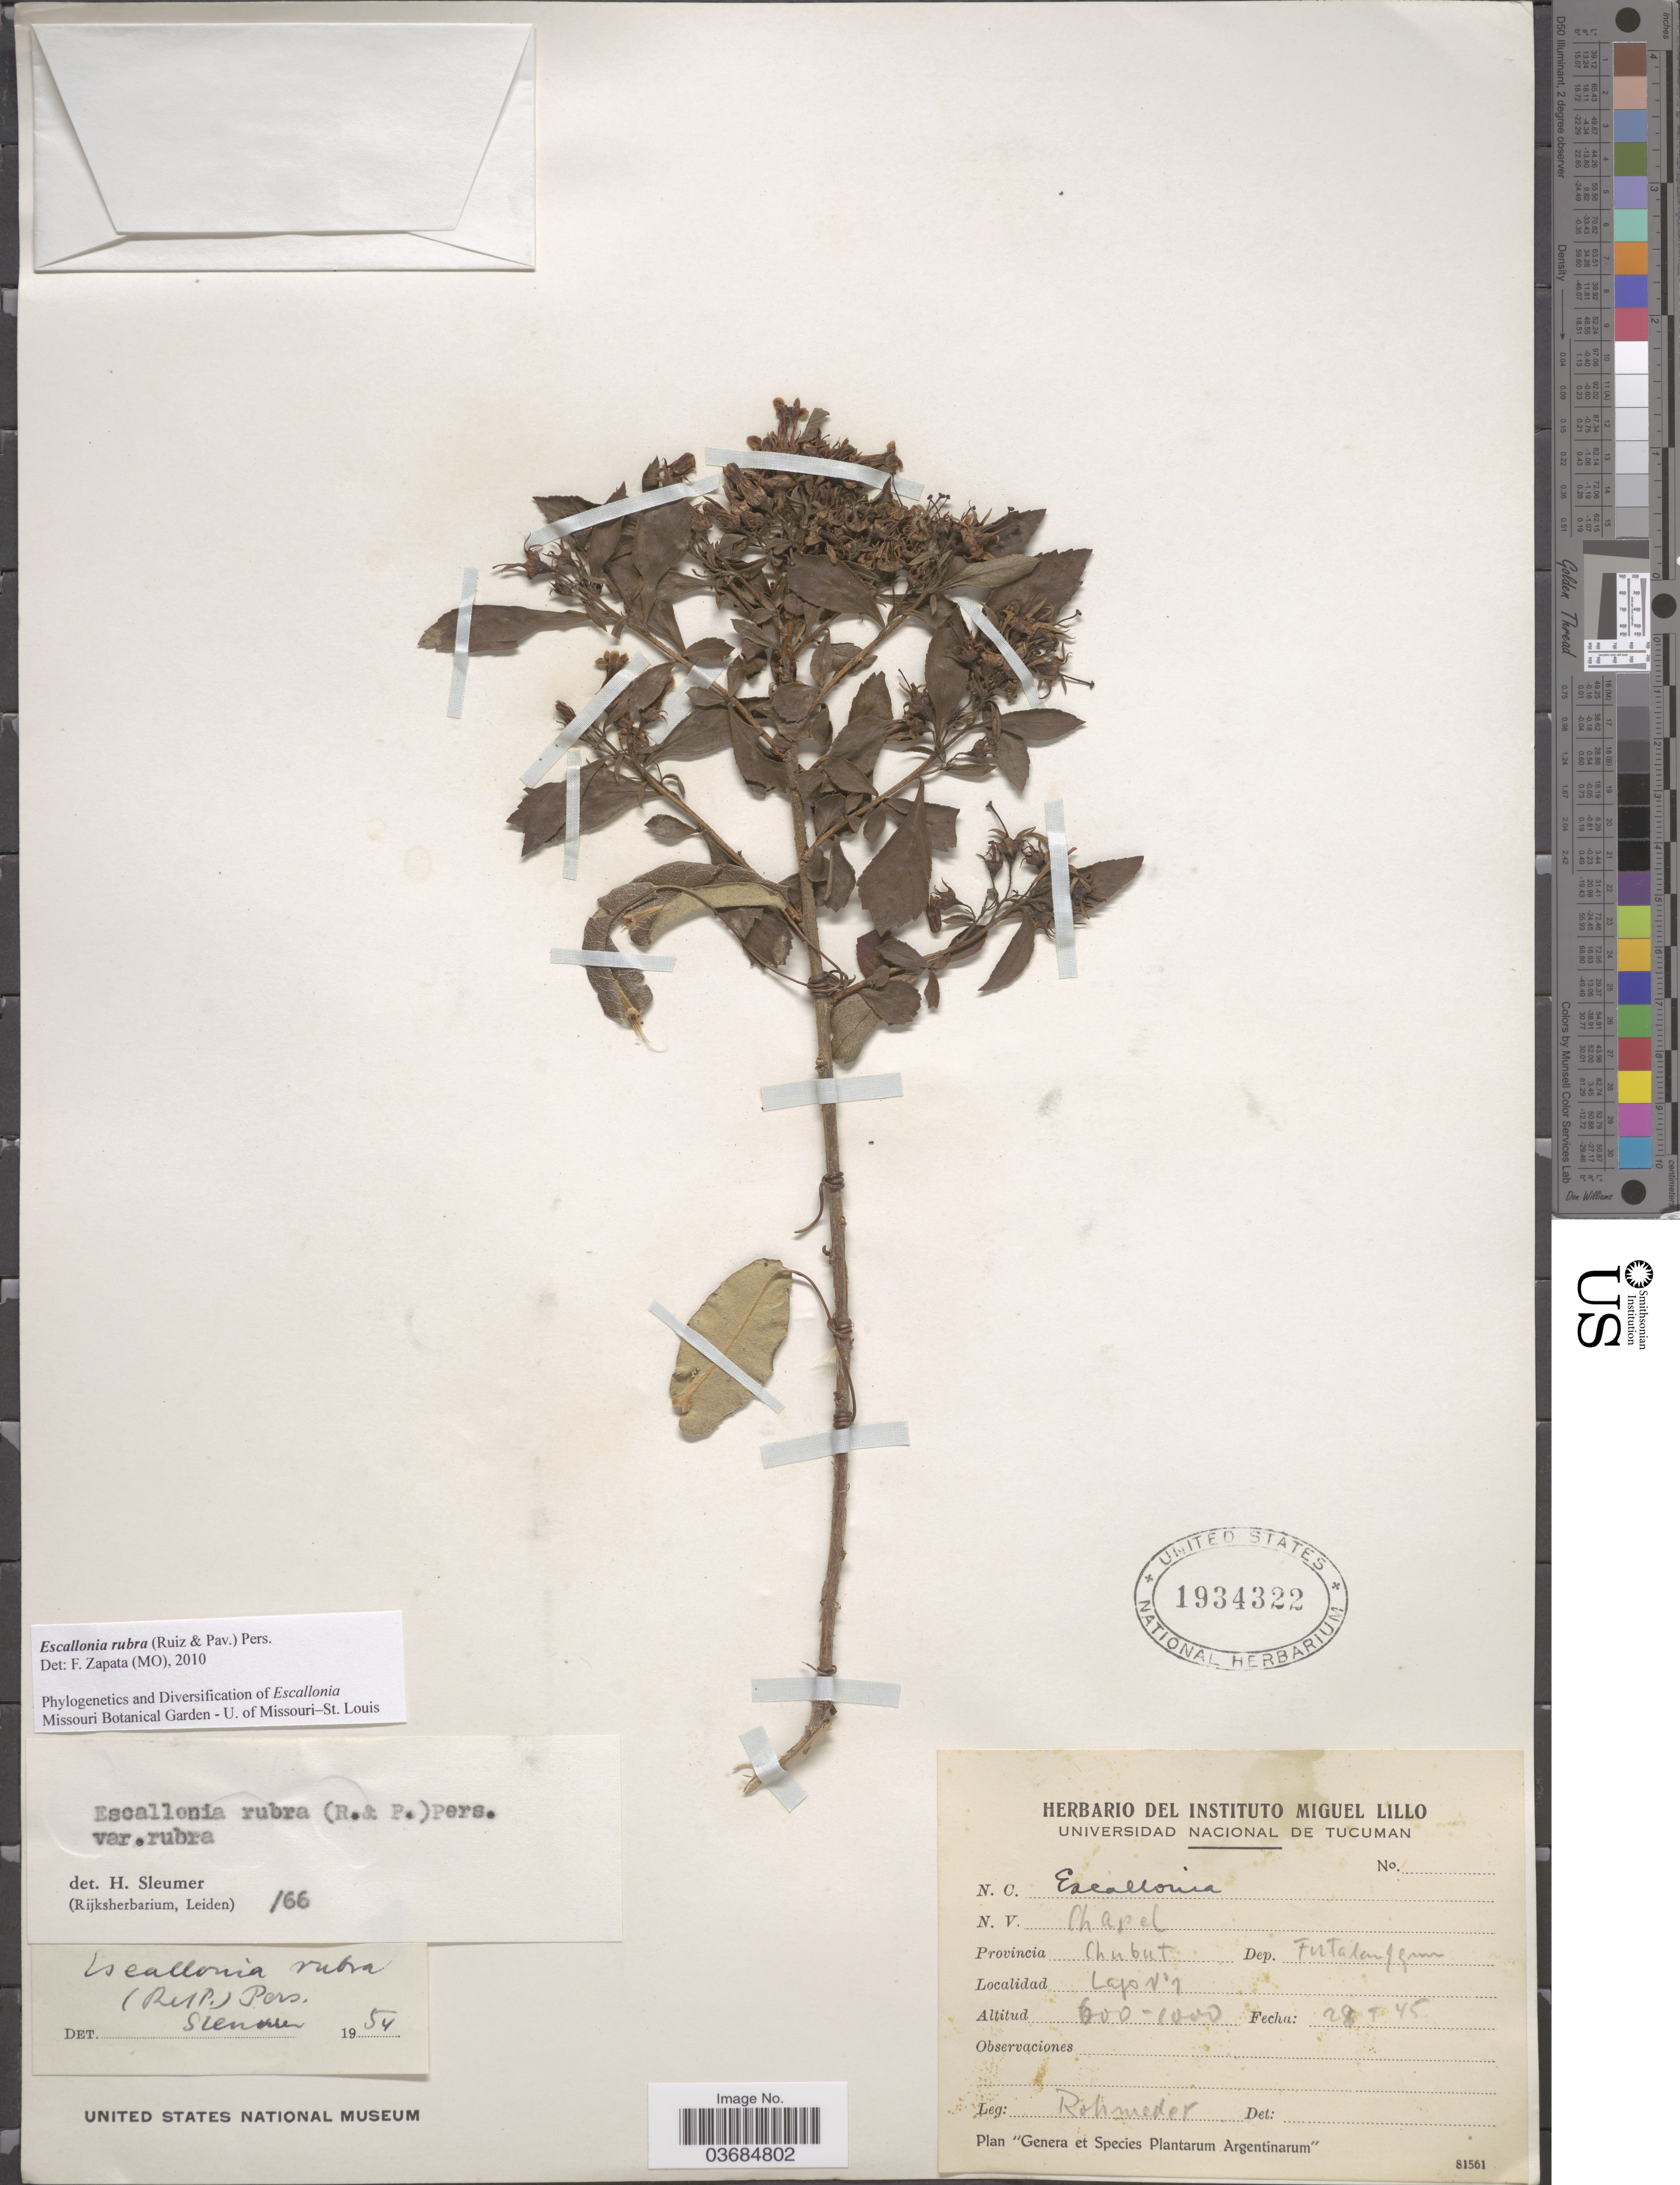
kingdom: Plantae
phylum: Tracheophyta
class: Magnoliopsida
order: Escalloniales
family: Escalloniaceae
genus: Escallonia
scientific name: Escallonia rubra var. rubra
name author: (Ruiz & Pav.) Pers.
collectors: Rohmeder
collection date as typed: Transcribed d/m/y: 28/1/45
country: Argentina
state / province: Chubut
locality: Dep. Futalaufquen Lajo No 9.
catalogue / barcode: US 1934322